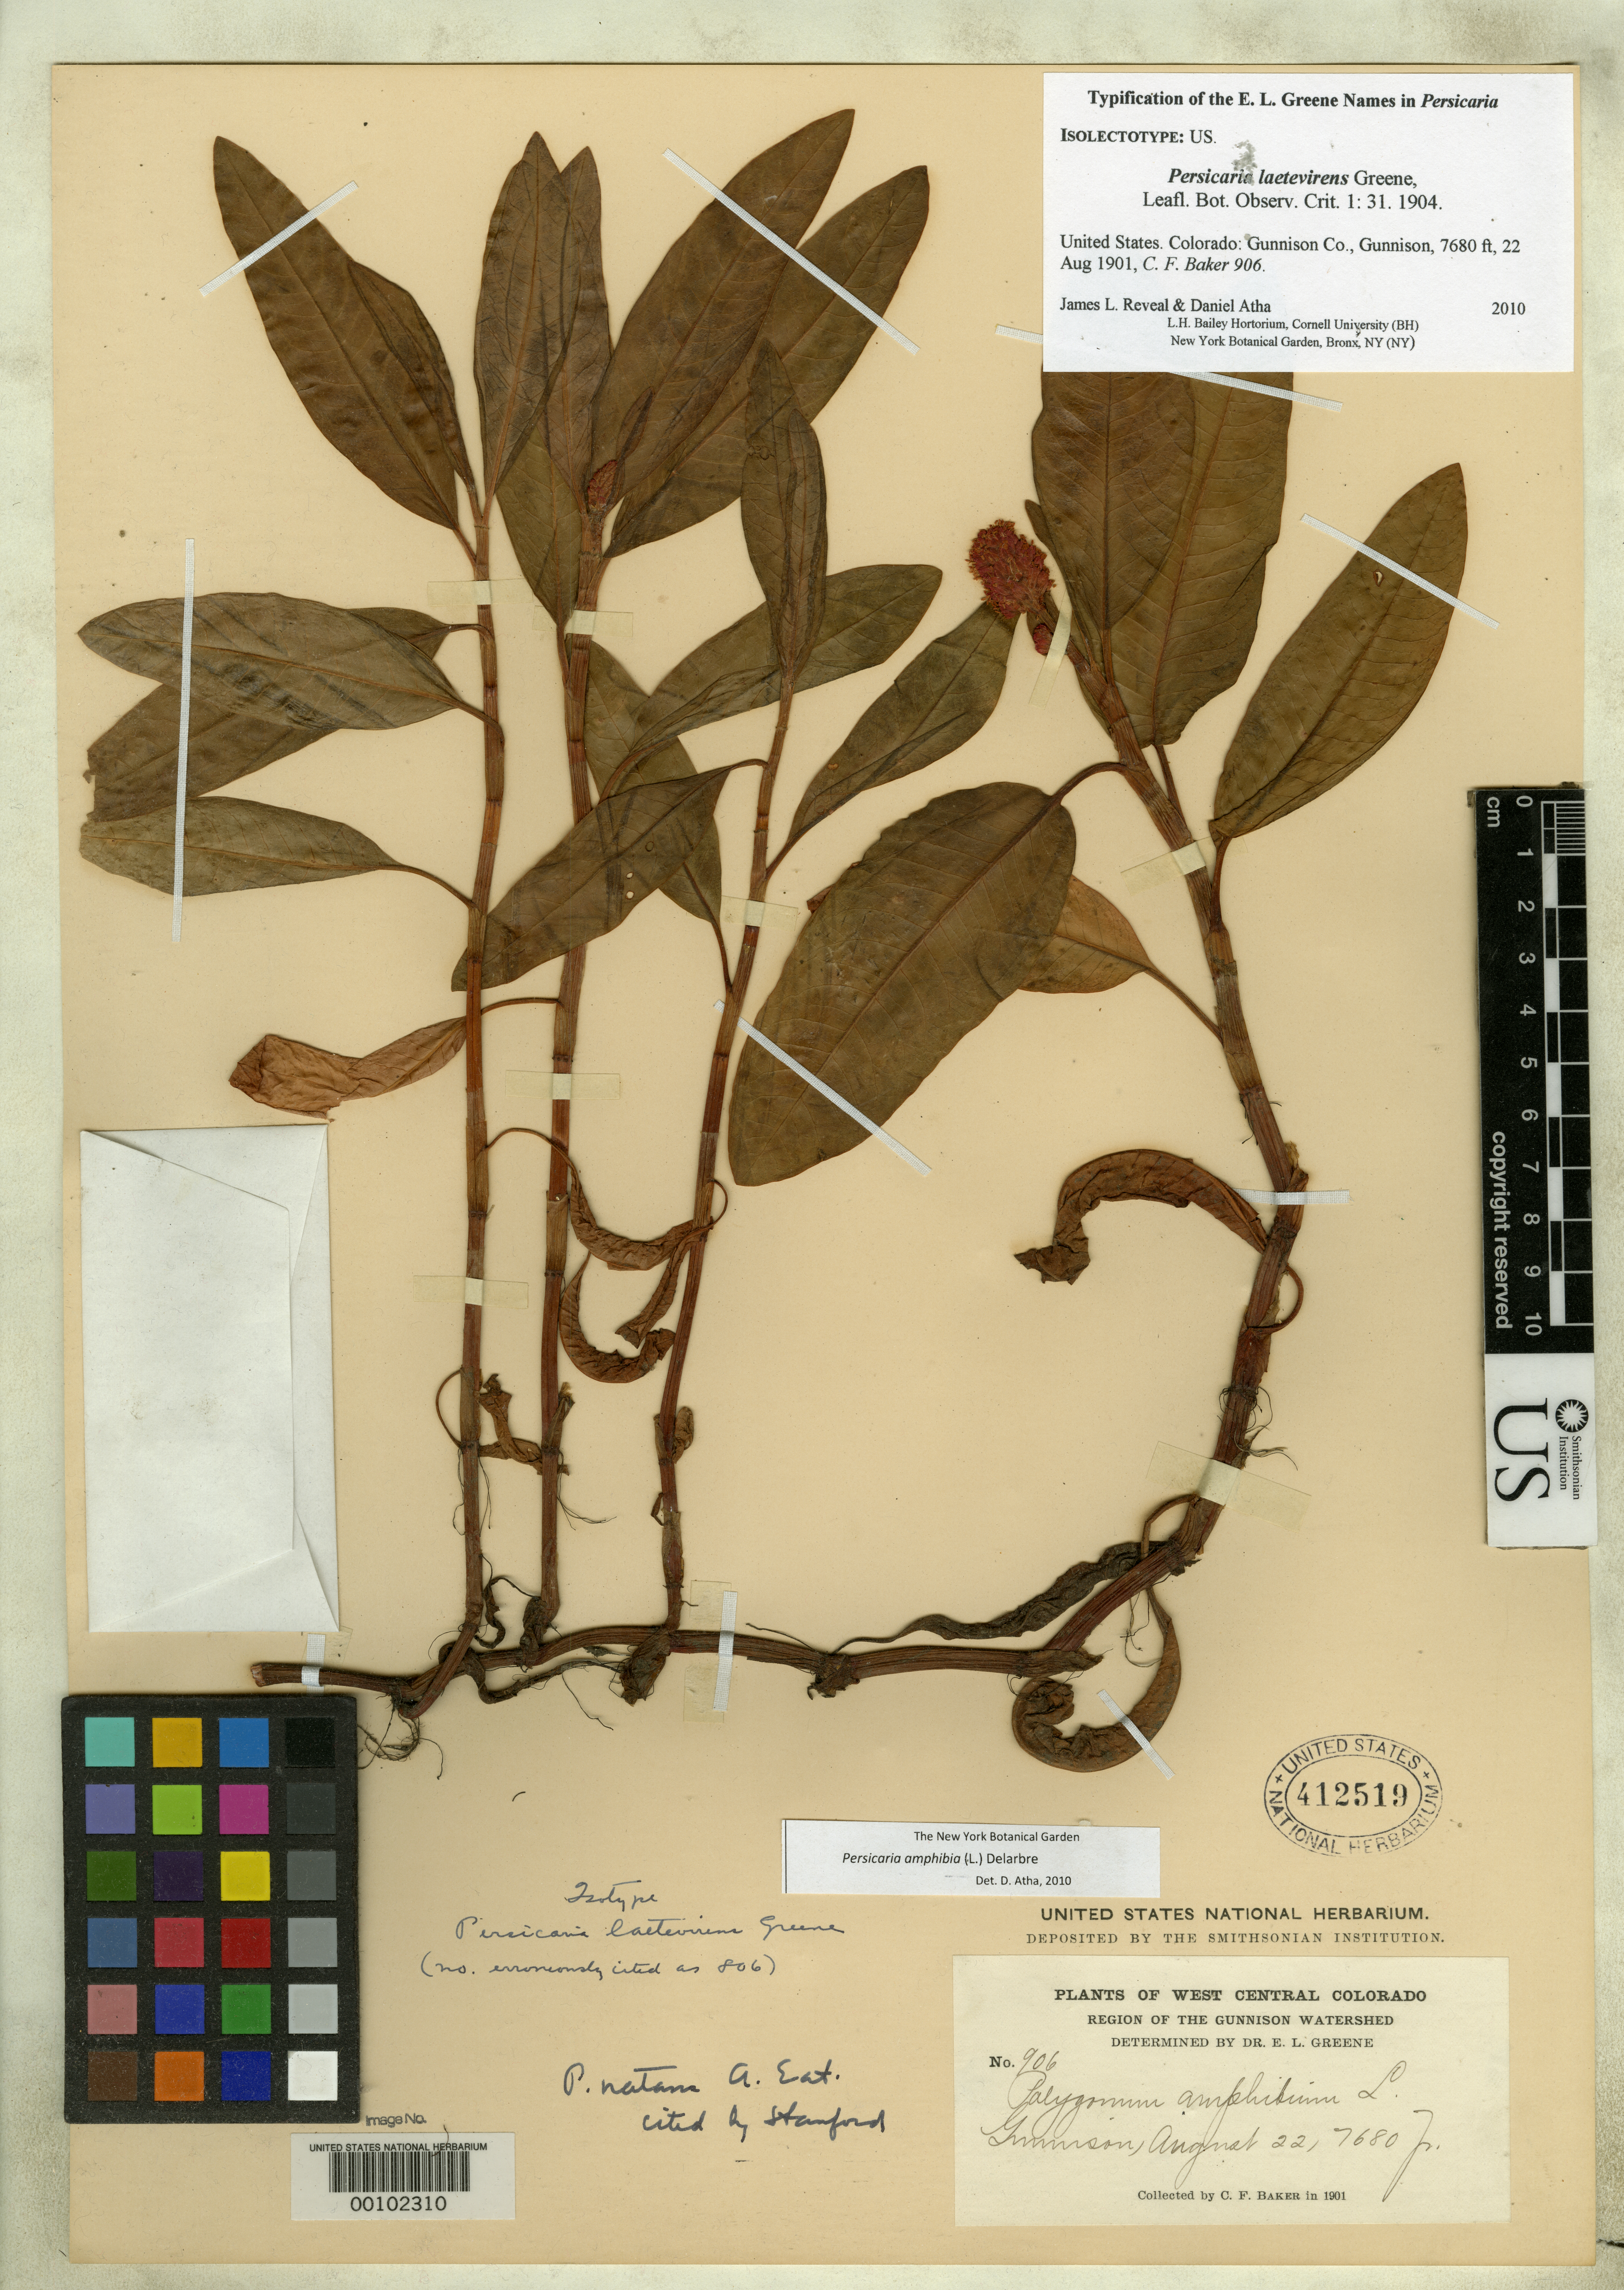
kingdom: Plantae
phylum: Tracheophyta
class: Magnoliopsida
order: Caryophyllales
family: Polygonaceae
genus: Persicaria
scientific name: Persicaria laetevirens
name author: Greene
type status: Isolectotype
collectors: C. F. Baker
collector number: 906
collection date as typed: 22 Aug 1901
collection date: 1901-08-22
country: United States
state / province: Colorado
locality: Gunnison.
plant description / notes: Protologue (apparently) mis-cites collection number as "806" and collection date as "1891".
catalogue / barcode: US 412519